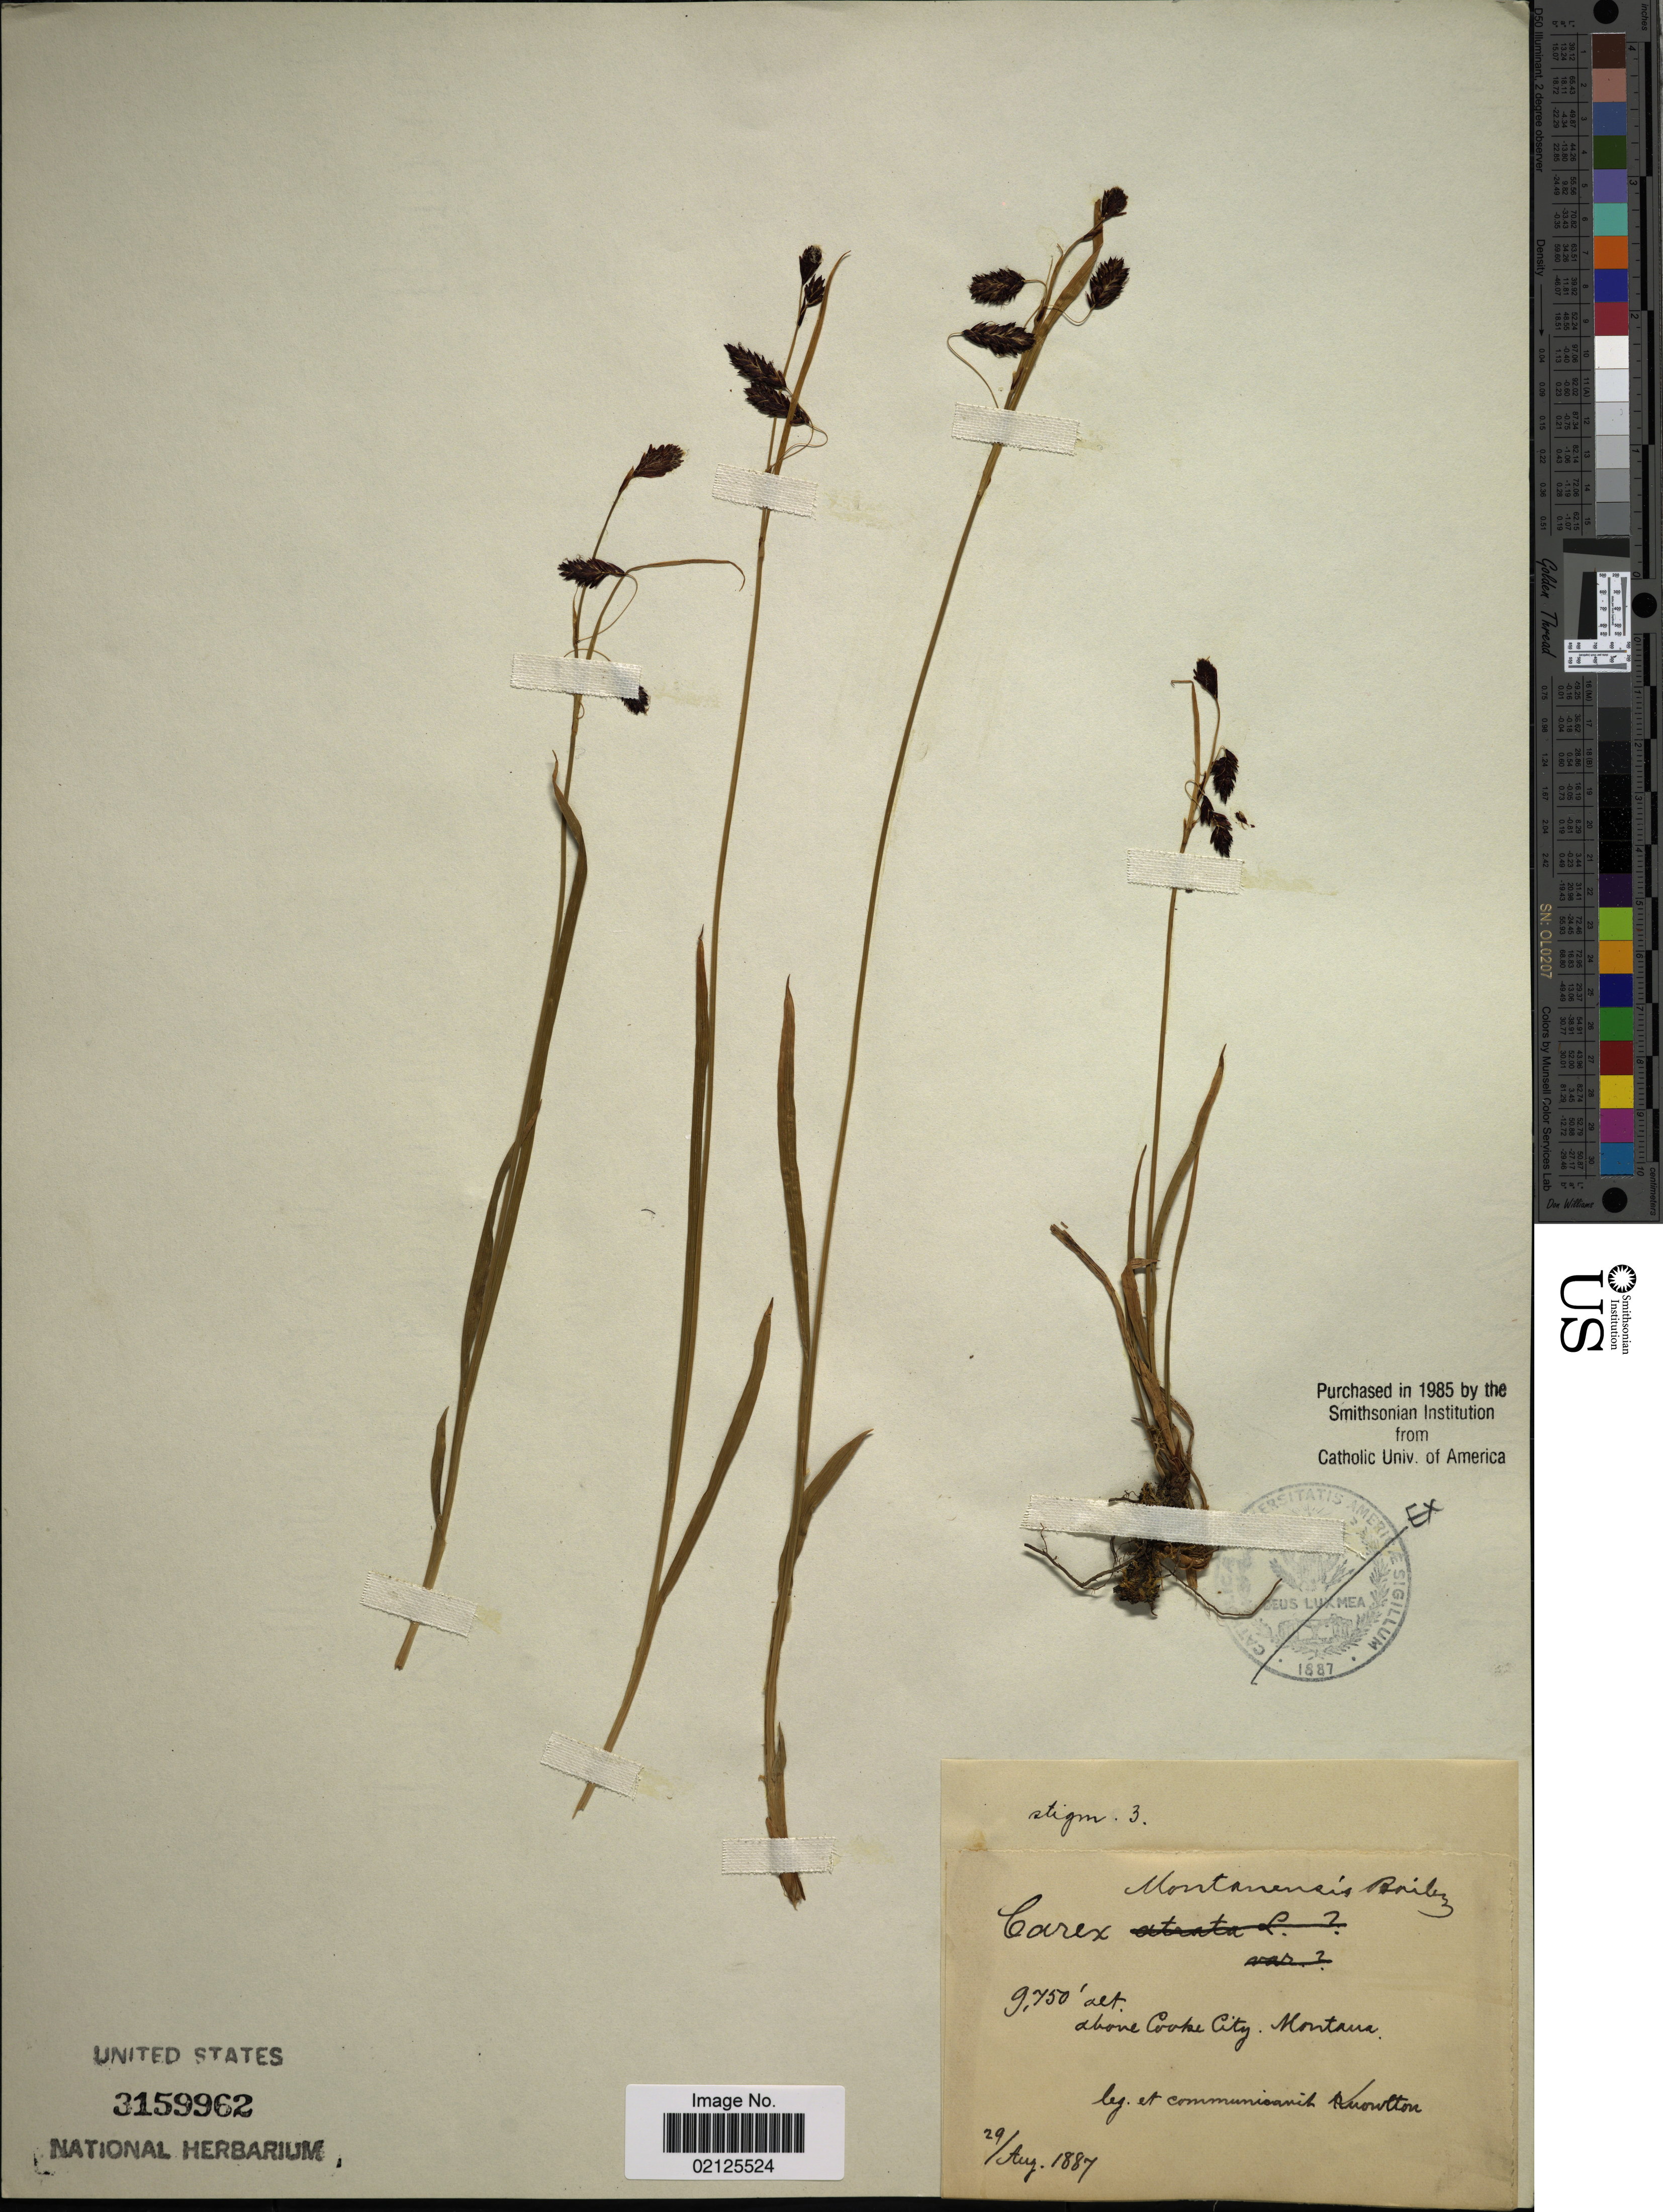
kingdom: Plantae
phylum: Tracheophyta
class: Liliopsida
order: Poales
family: Cyperaceae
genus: Carex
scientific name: Carex podocarpa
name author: R. Br.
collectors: -. Knowlton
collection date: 1887-08-29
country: United States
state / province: Montana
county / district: Park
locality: Above Cooke City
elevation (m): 2972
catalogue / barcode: US 3159962